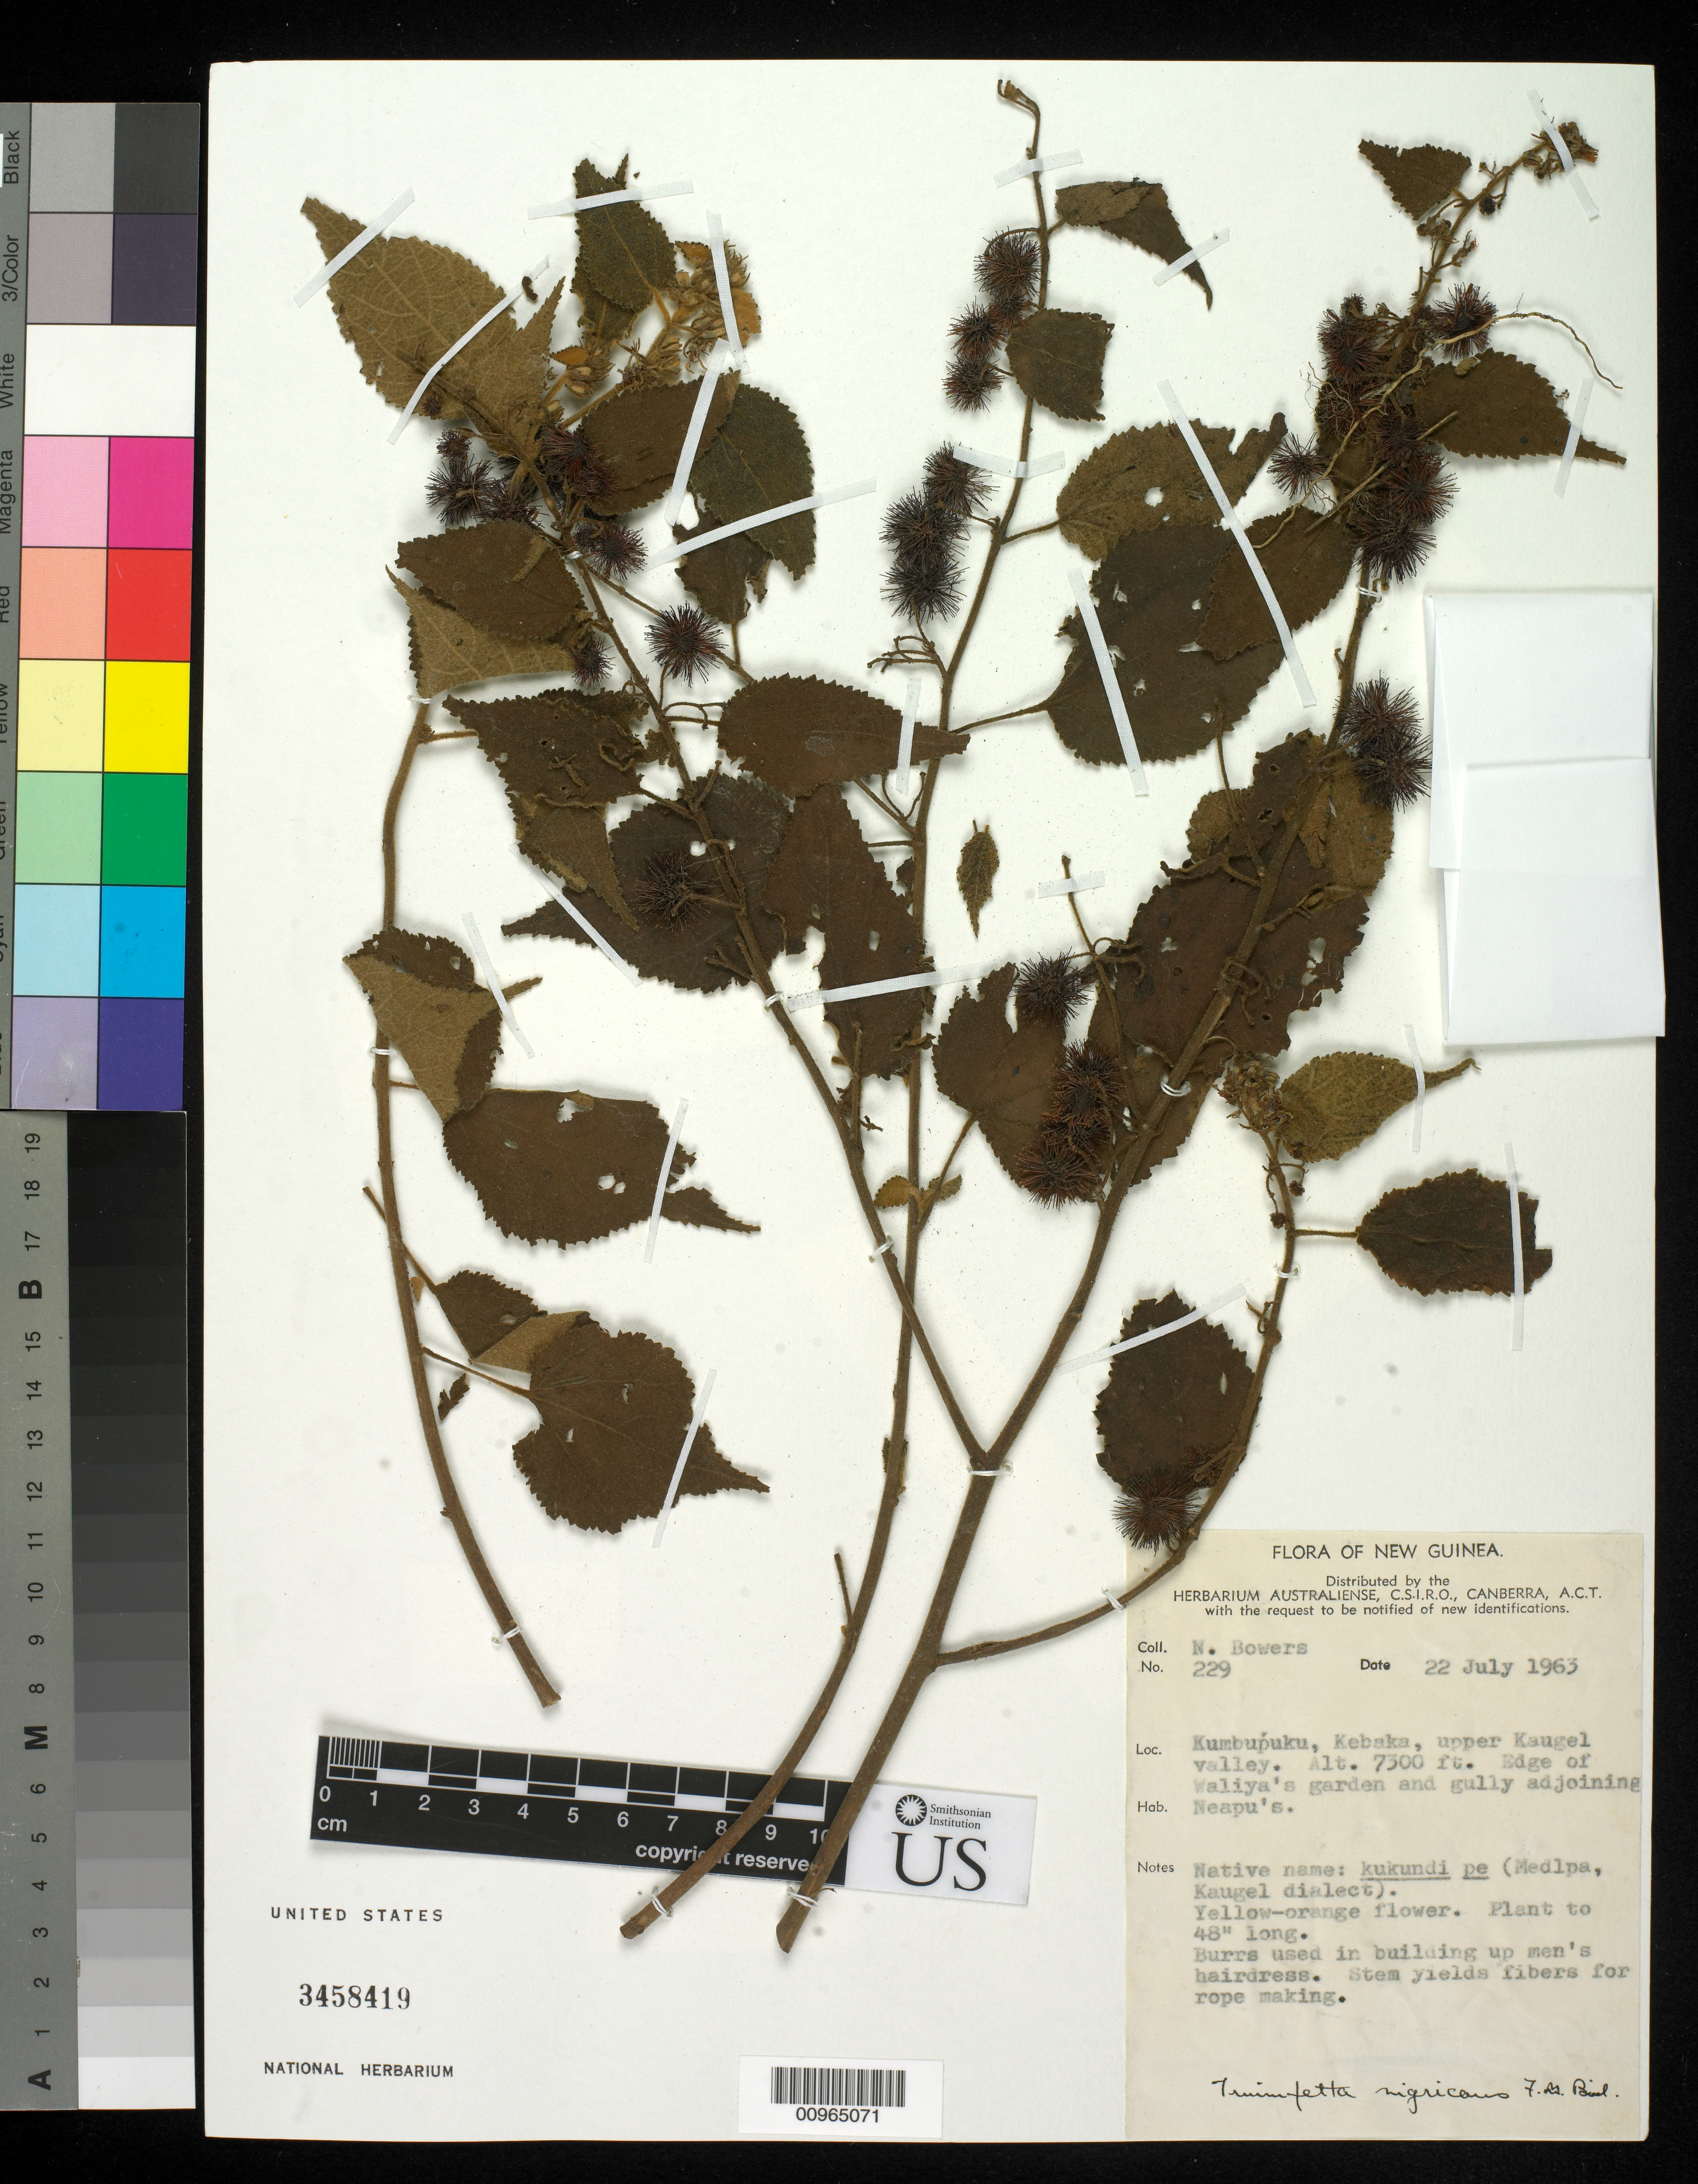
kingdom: Plantae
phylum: Tracheophyta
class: Magnoliopsida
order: Malvales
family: Malvaceae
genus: Triumfetta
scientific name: Triumfetta nigricans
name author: F.M. Bailey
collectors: N. Bowers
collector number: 229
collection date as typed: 22 Jul 1963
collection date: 1963-07-22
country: Papua New Guinea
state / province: Chimbu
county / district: Goroka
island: New Guinea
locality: Kumbupuku, Kebaka, upper Kaugel valley.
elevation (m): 2225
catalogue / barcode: US 3458419